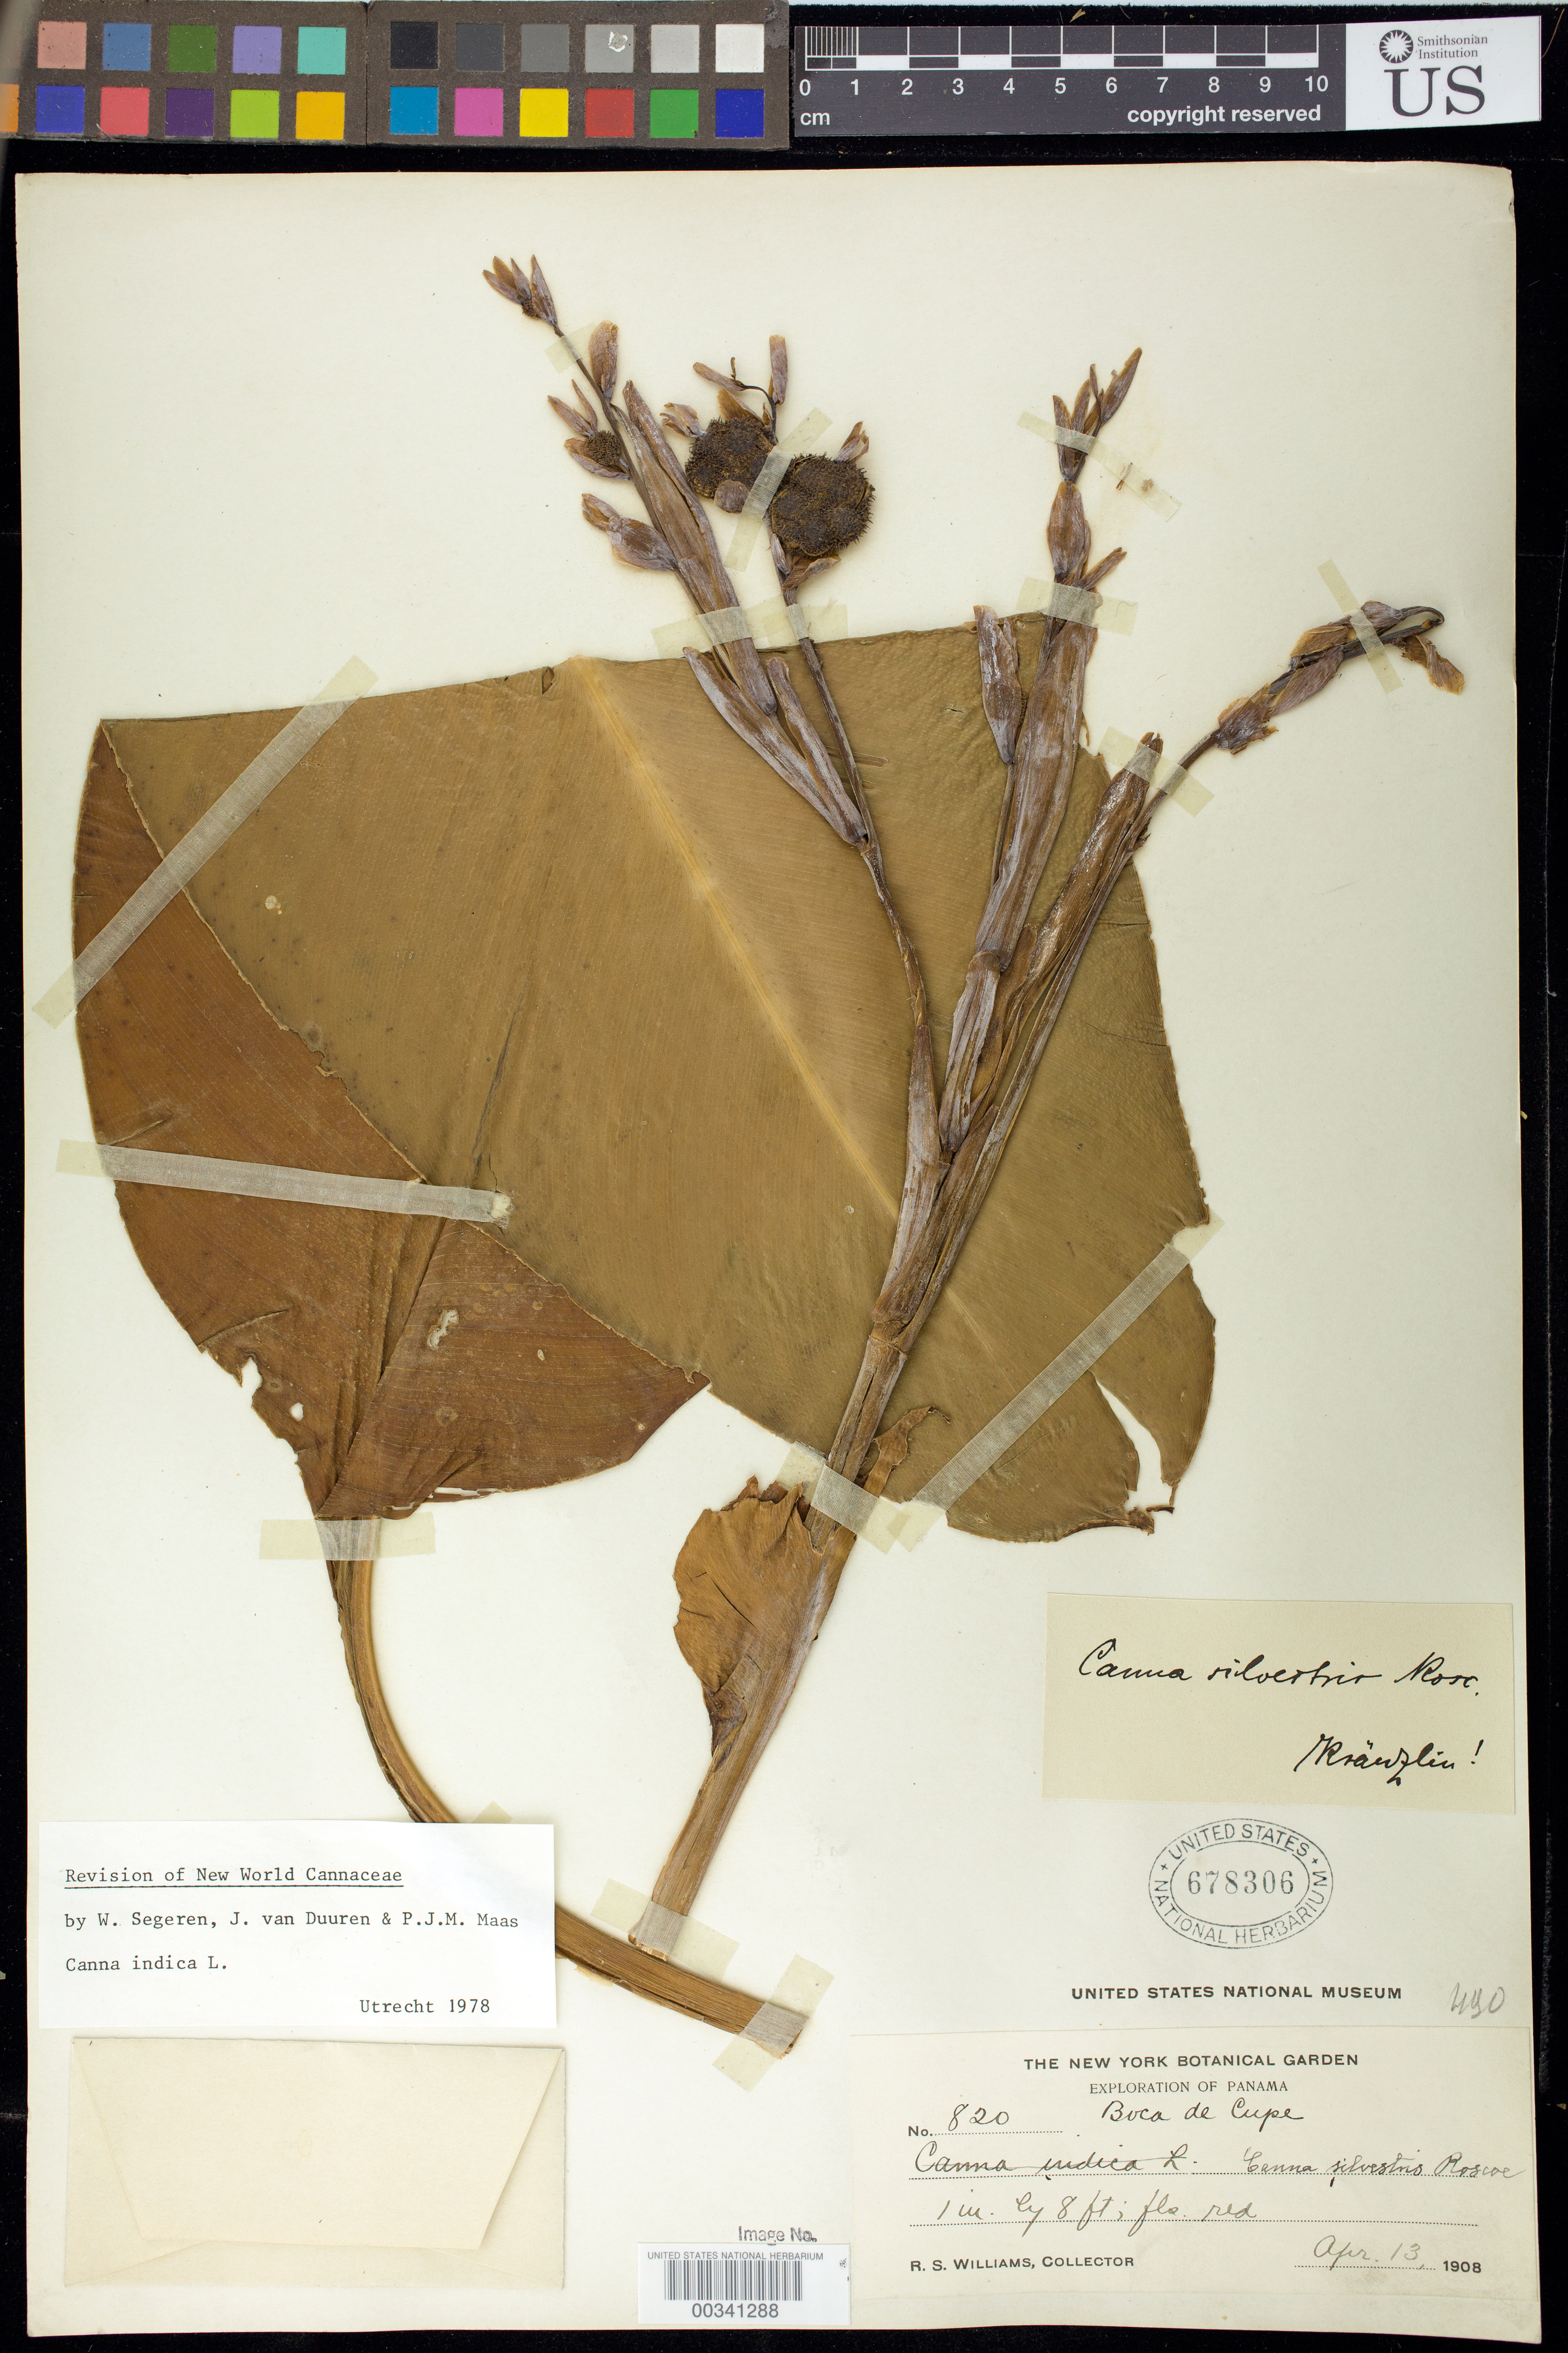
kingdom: Plantae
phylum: Tracheophyta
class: Liliopsida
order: Zingiberales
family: Cannaceae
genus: Canna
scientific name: Canna indica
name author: L.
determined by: Segeren, W.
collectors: R. S. Williams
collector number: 820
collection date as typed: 13 Apr 1908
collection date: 1908-04-13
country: Panama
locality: Boca de Cupe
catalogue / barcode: US 678306